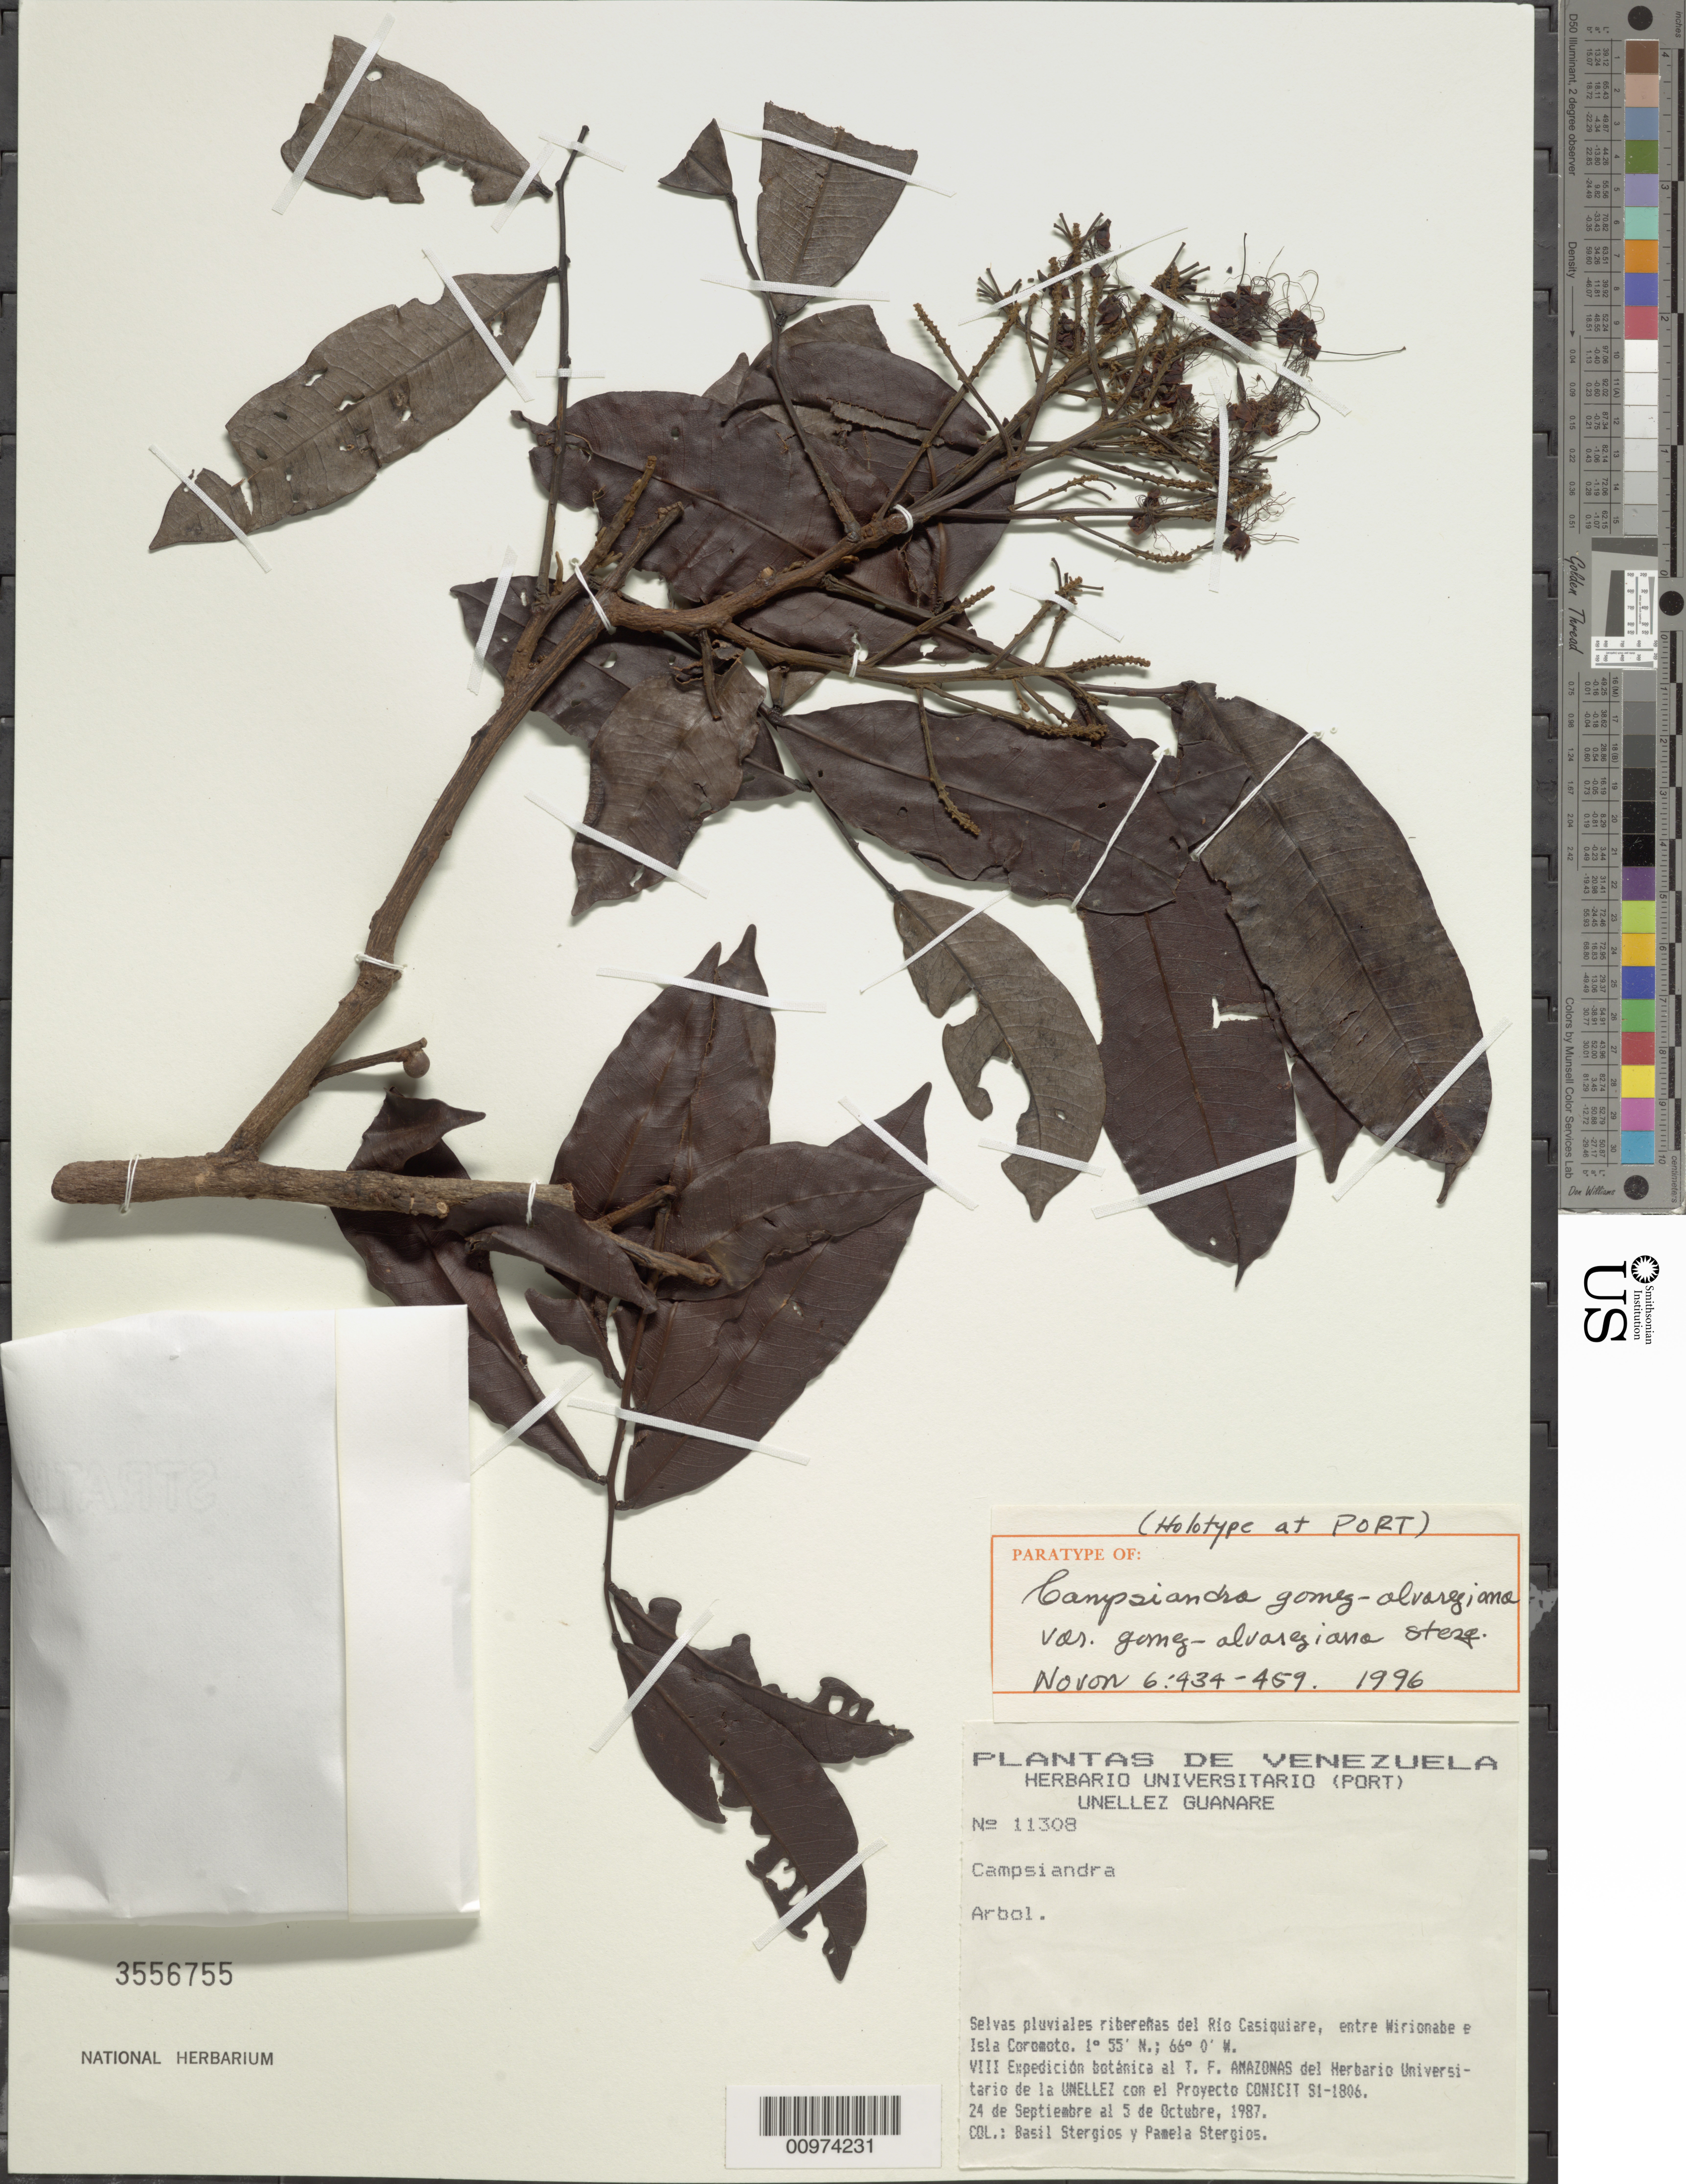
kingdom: Plantae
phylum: Tracheophyta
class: Magnoliopsida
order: Fabales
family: Fabaceae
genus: Campsiandra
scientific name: Campsiandra gomez-alvareziana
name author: Stergios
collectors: B. G. Stergios & P. Stergios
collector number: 11308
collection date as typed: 24-Sep-87 to 5-Oct-87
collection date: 1987-09-24/1987-10-05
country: Venezuela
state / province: Amazonas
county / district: Río Negro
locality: Rio Casiquiare, entre Mirionabe Isla Coromoto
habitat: Selvas pluviales riberenas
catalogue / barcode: US 3556755